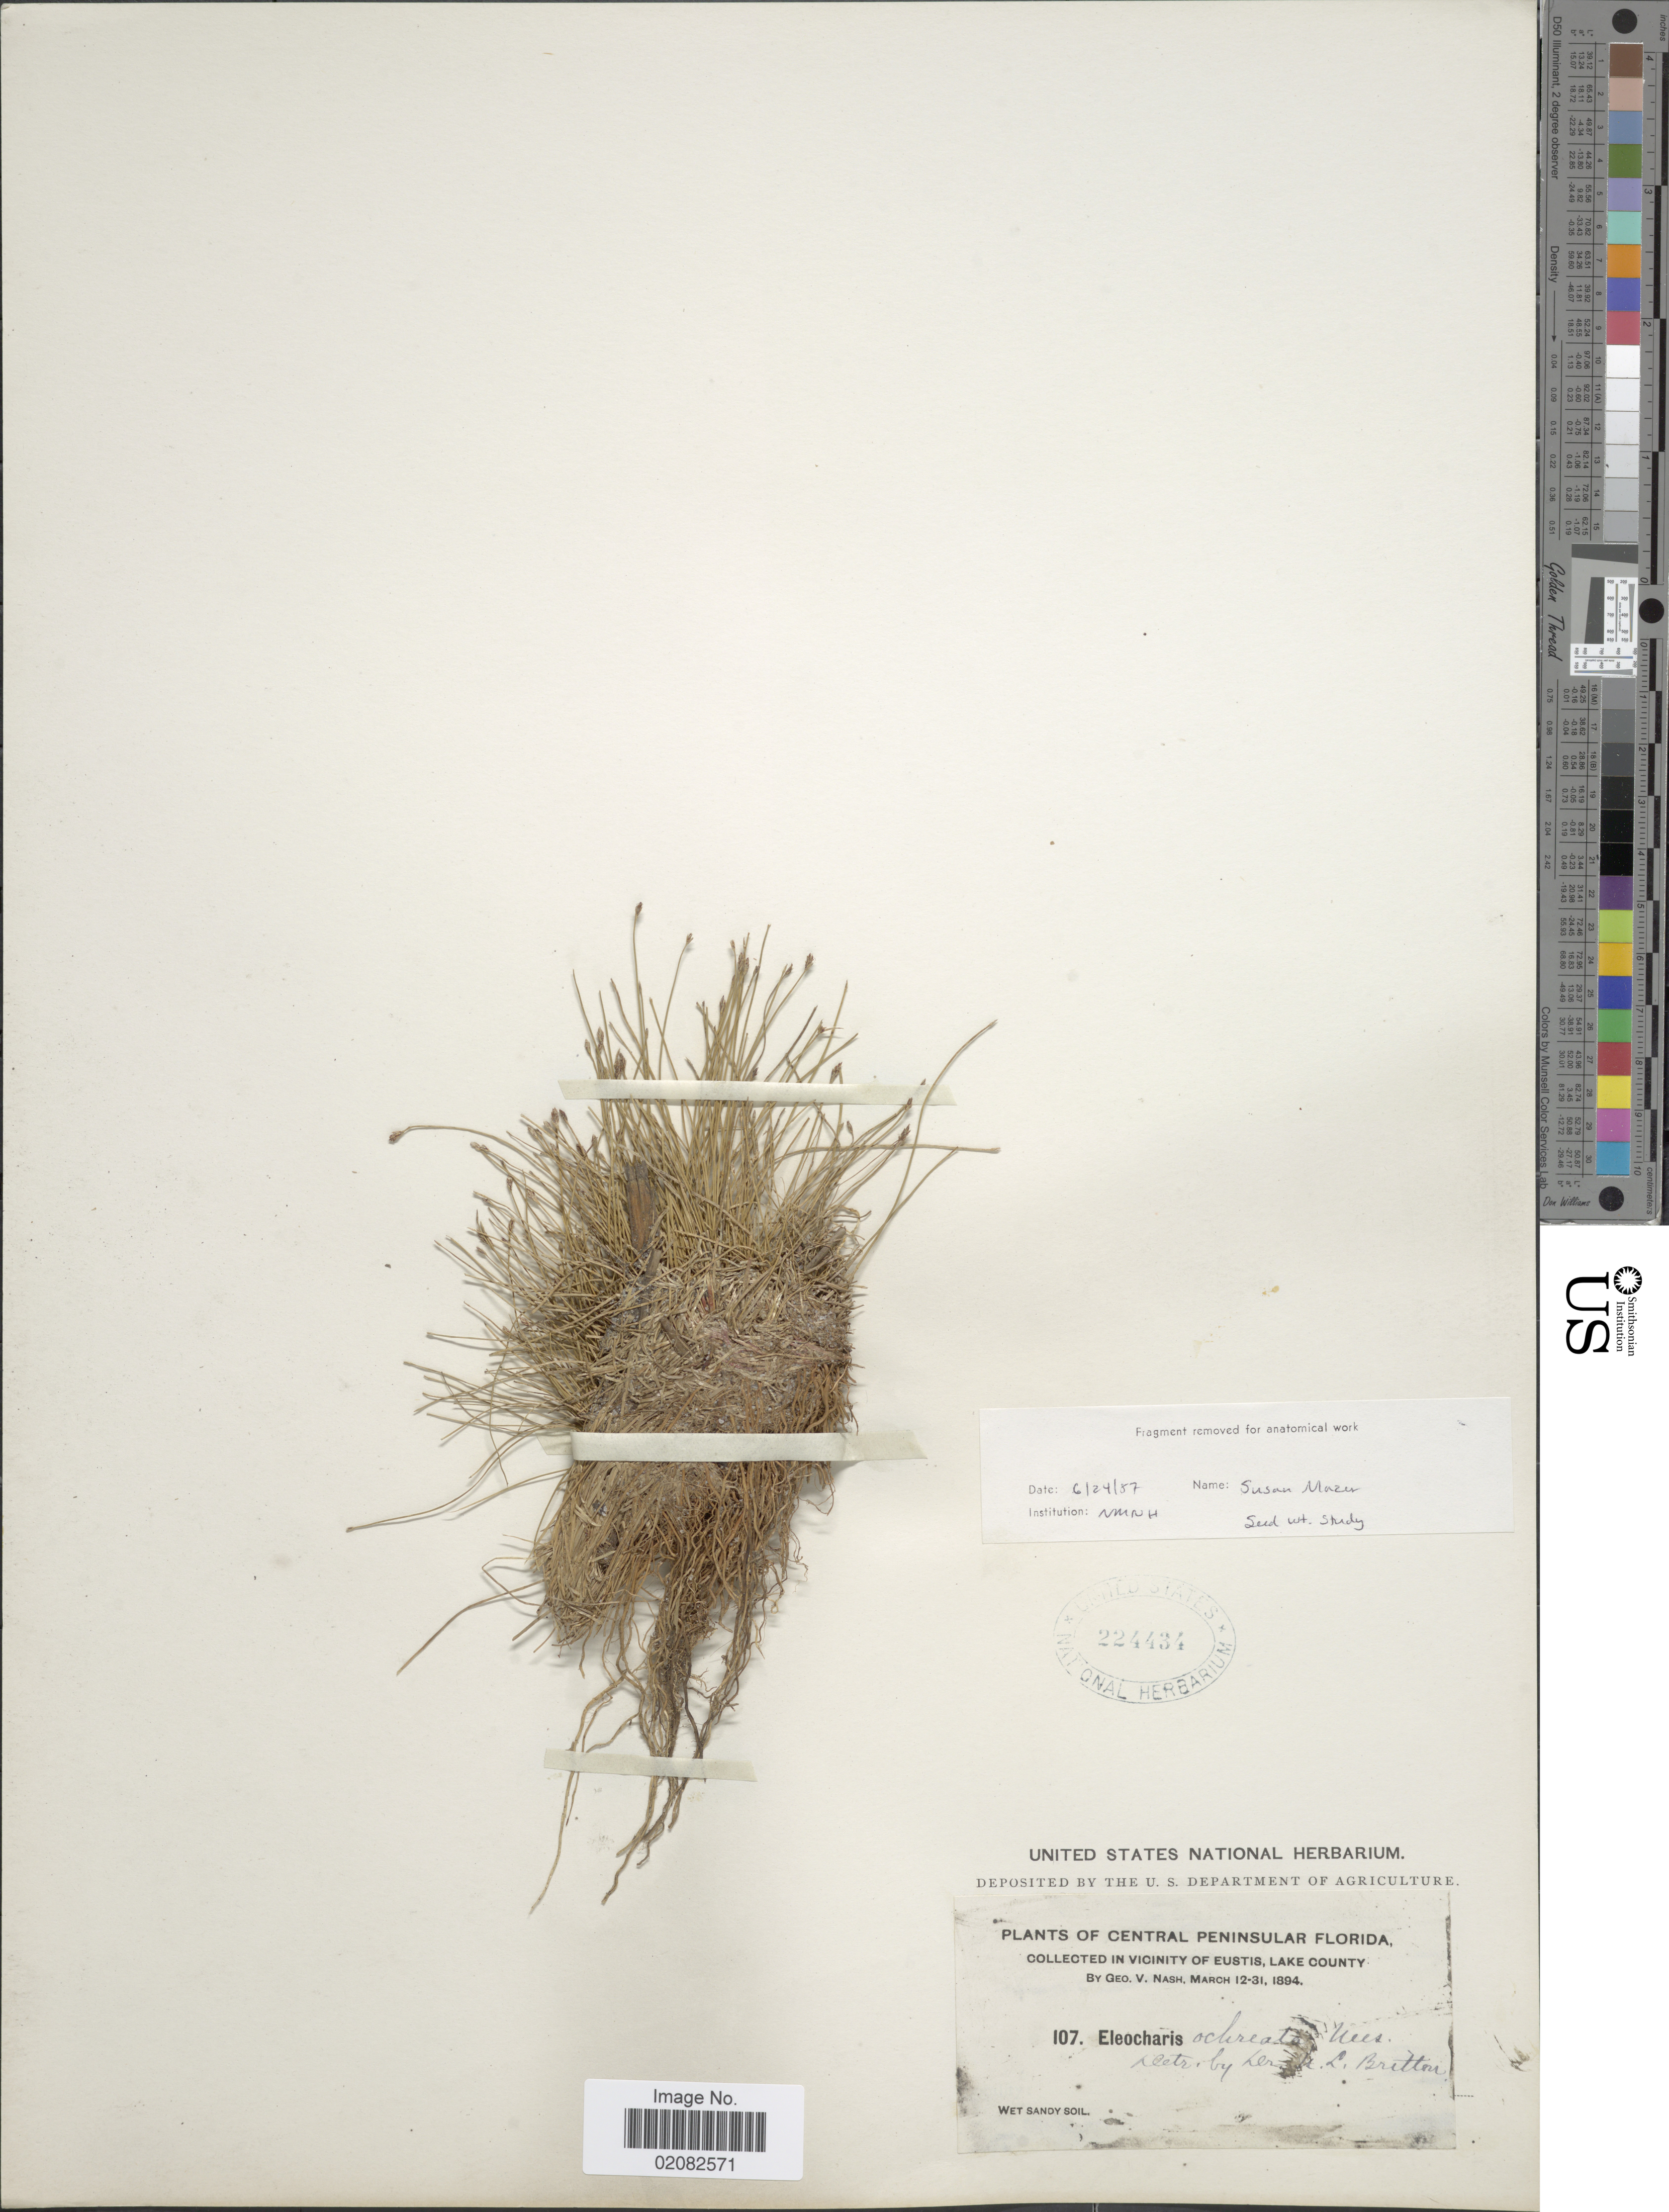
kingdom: Plantae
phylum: Tracheophyta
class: Liliopsida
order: Poales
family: Cyperaceae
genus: Eleocharis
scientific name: Eleocharis flavescens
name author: (Poir.) Urb.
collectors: G. V. Nash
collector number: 107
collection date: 1894-03-12/1894-03-31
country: United States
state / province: Florida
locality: Central Peninsular Florida, Vicinity of Eustis, Lake County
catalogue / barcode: US 224434